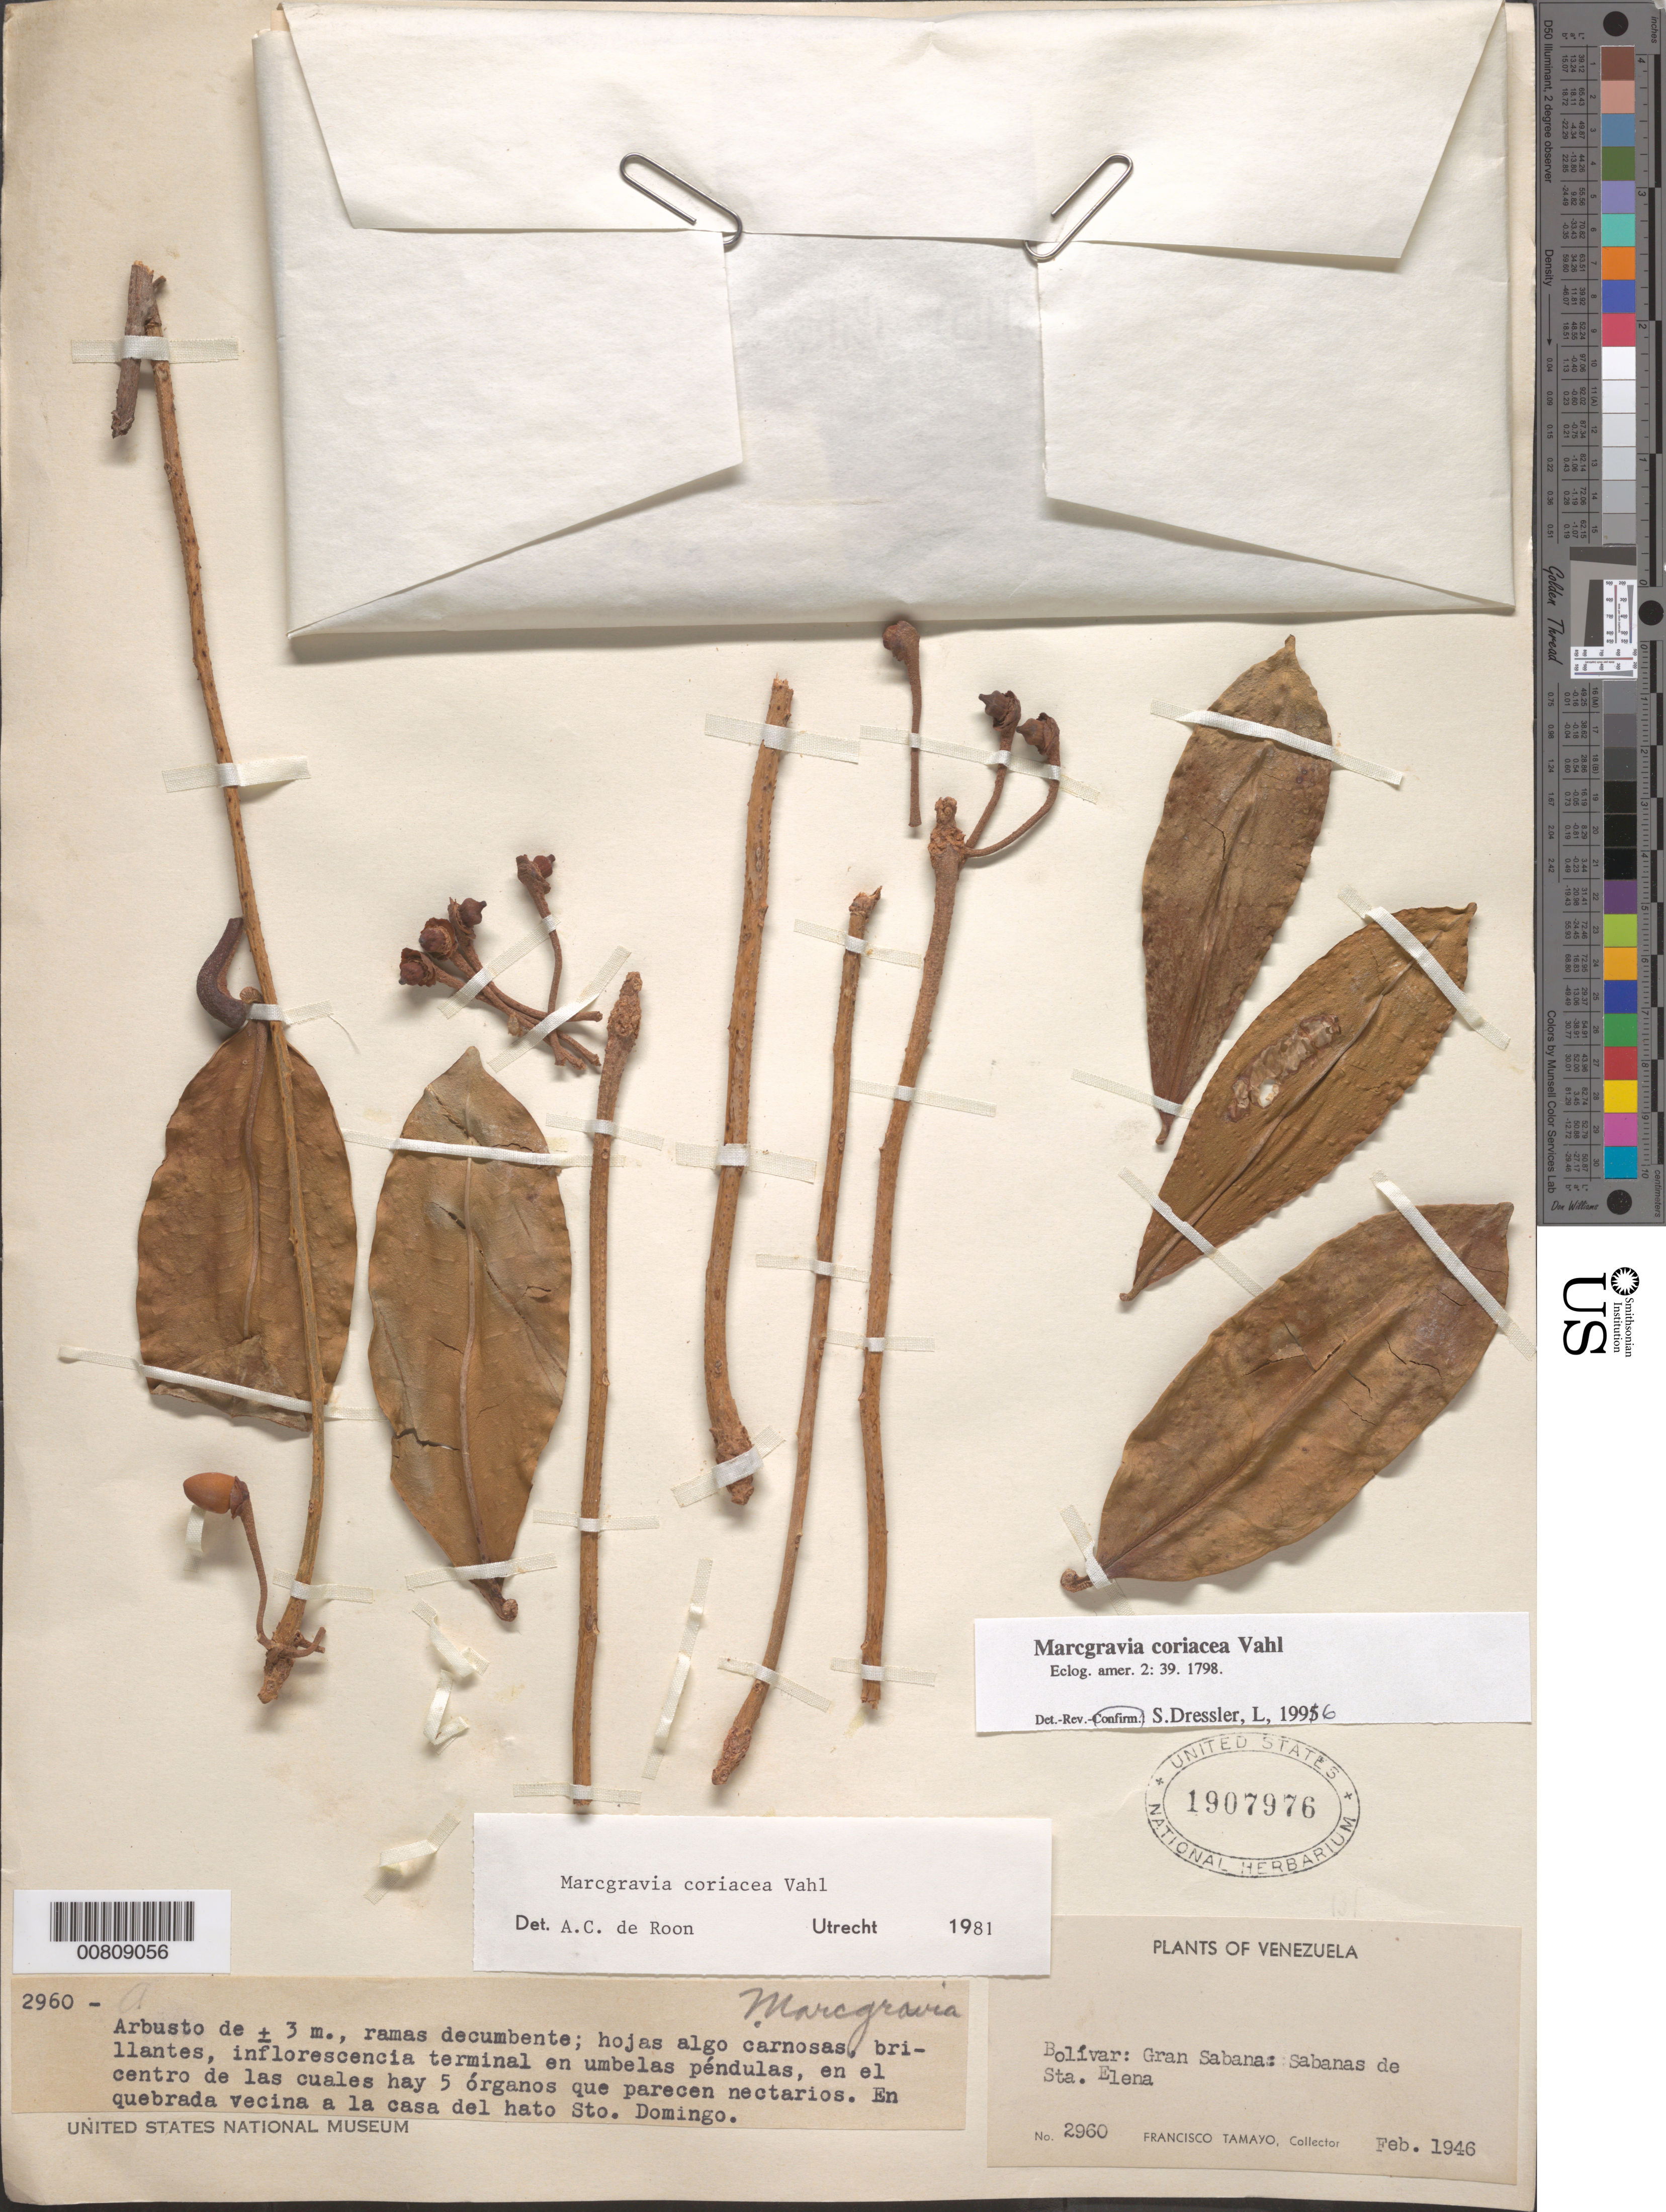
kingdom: Plantae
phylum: Tracheophyta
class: Magnoliopsida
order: Ericales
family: Marcgraviaceae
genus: Marcgravia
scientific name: Marcgravia coriacea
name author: Vahl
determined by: Dressler, S., (FR), Forschungsinstitut Und Naturmuseum Senckenberg (GERMANY)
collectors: F. Tamayo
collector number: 2960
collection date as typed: Feb-46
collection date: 1946-02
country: Venezuela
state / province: Bolívar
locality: Gran Sabana, Sta. Elena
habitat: Quebrada vecina a la casa del hato Sto. Domingo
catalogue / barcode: US 1907976